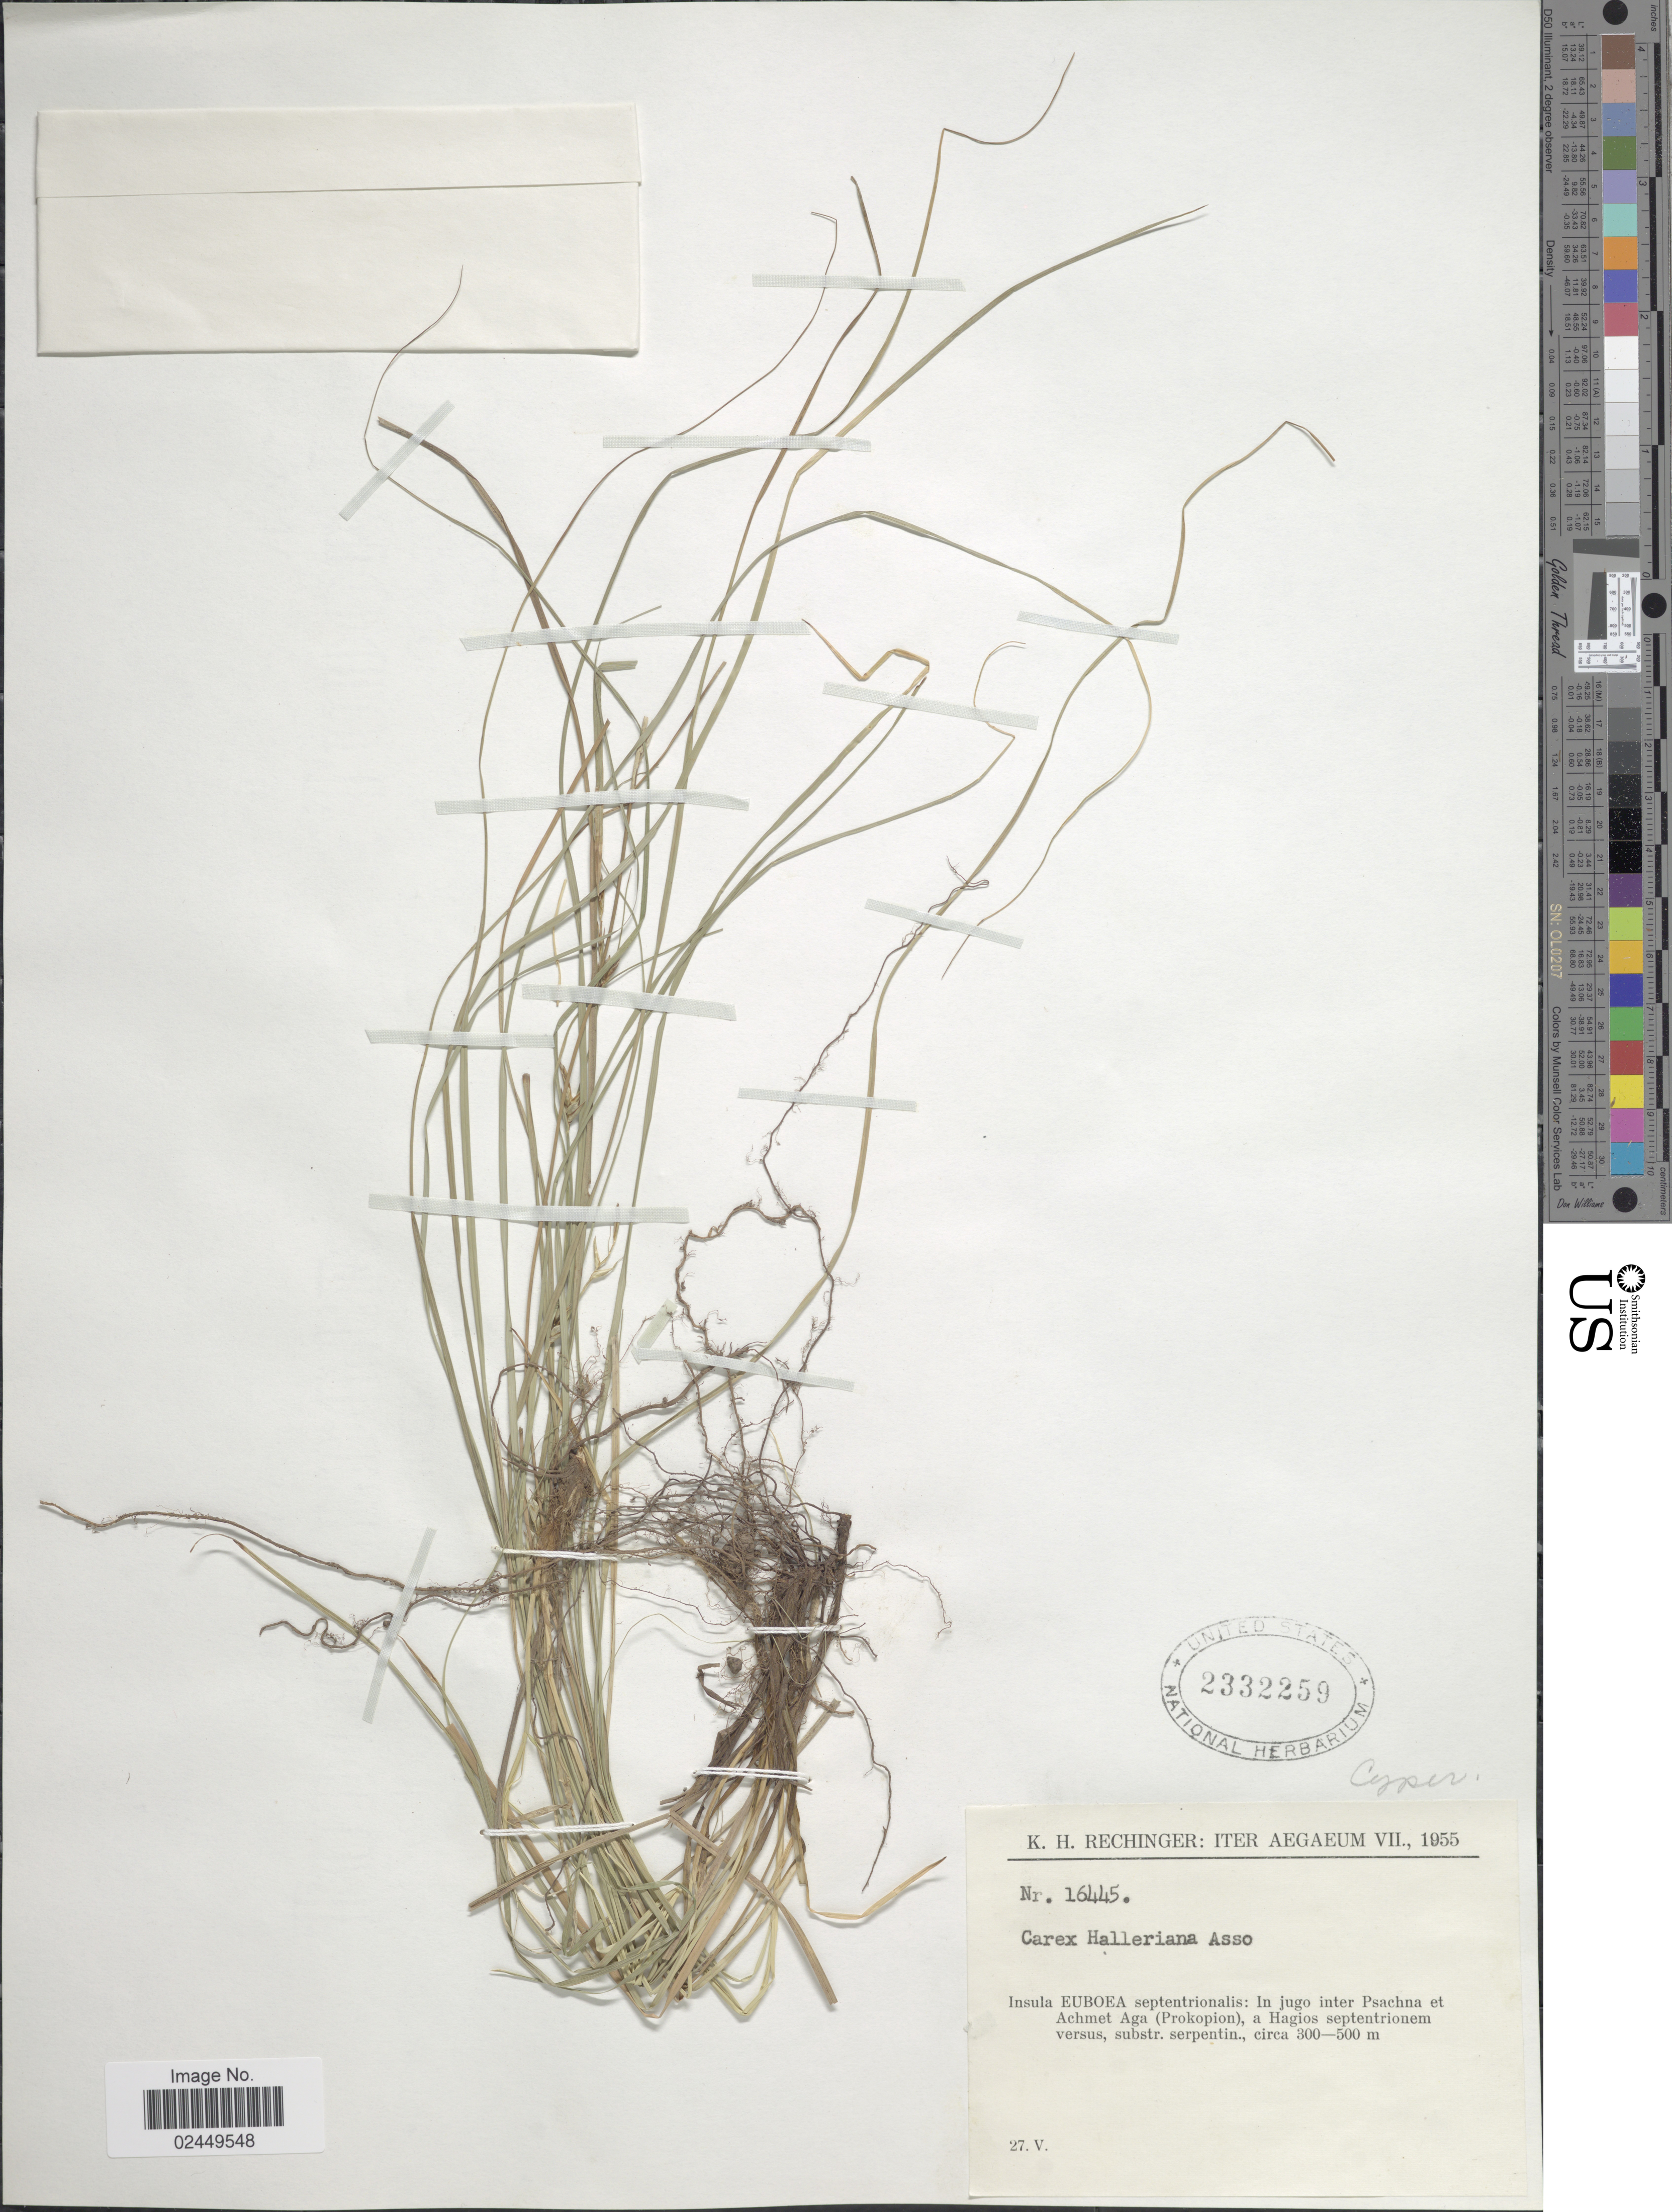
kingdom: Plantae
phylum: Tracheophyta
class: Liliopsida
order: Poales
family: Cyperaceae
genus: Carex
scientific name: Carex halleriana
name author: Asso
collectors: K. Rechinger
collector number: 16445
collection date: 1955-05-27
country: Greece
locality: Aegaeum, Insula Euboea septentrionalis: In jugo inter Psachna et Achmet Aga (Prokopion), A hagios Septentrionem versus , substr.serpentin.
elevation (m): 300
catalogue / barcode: US 2332259